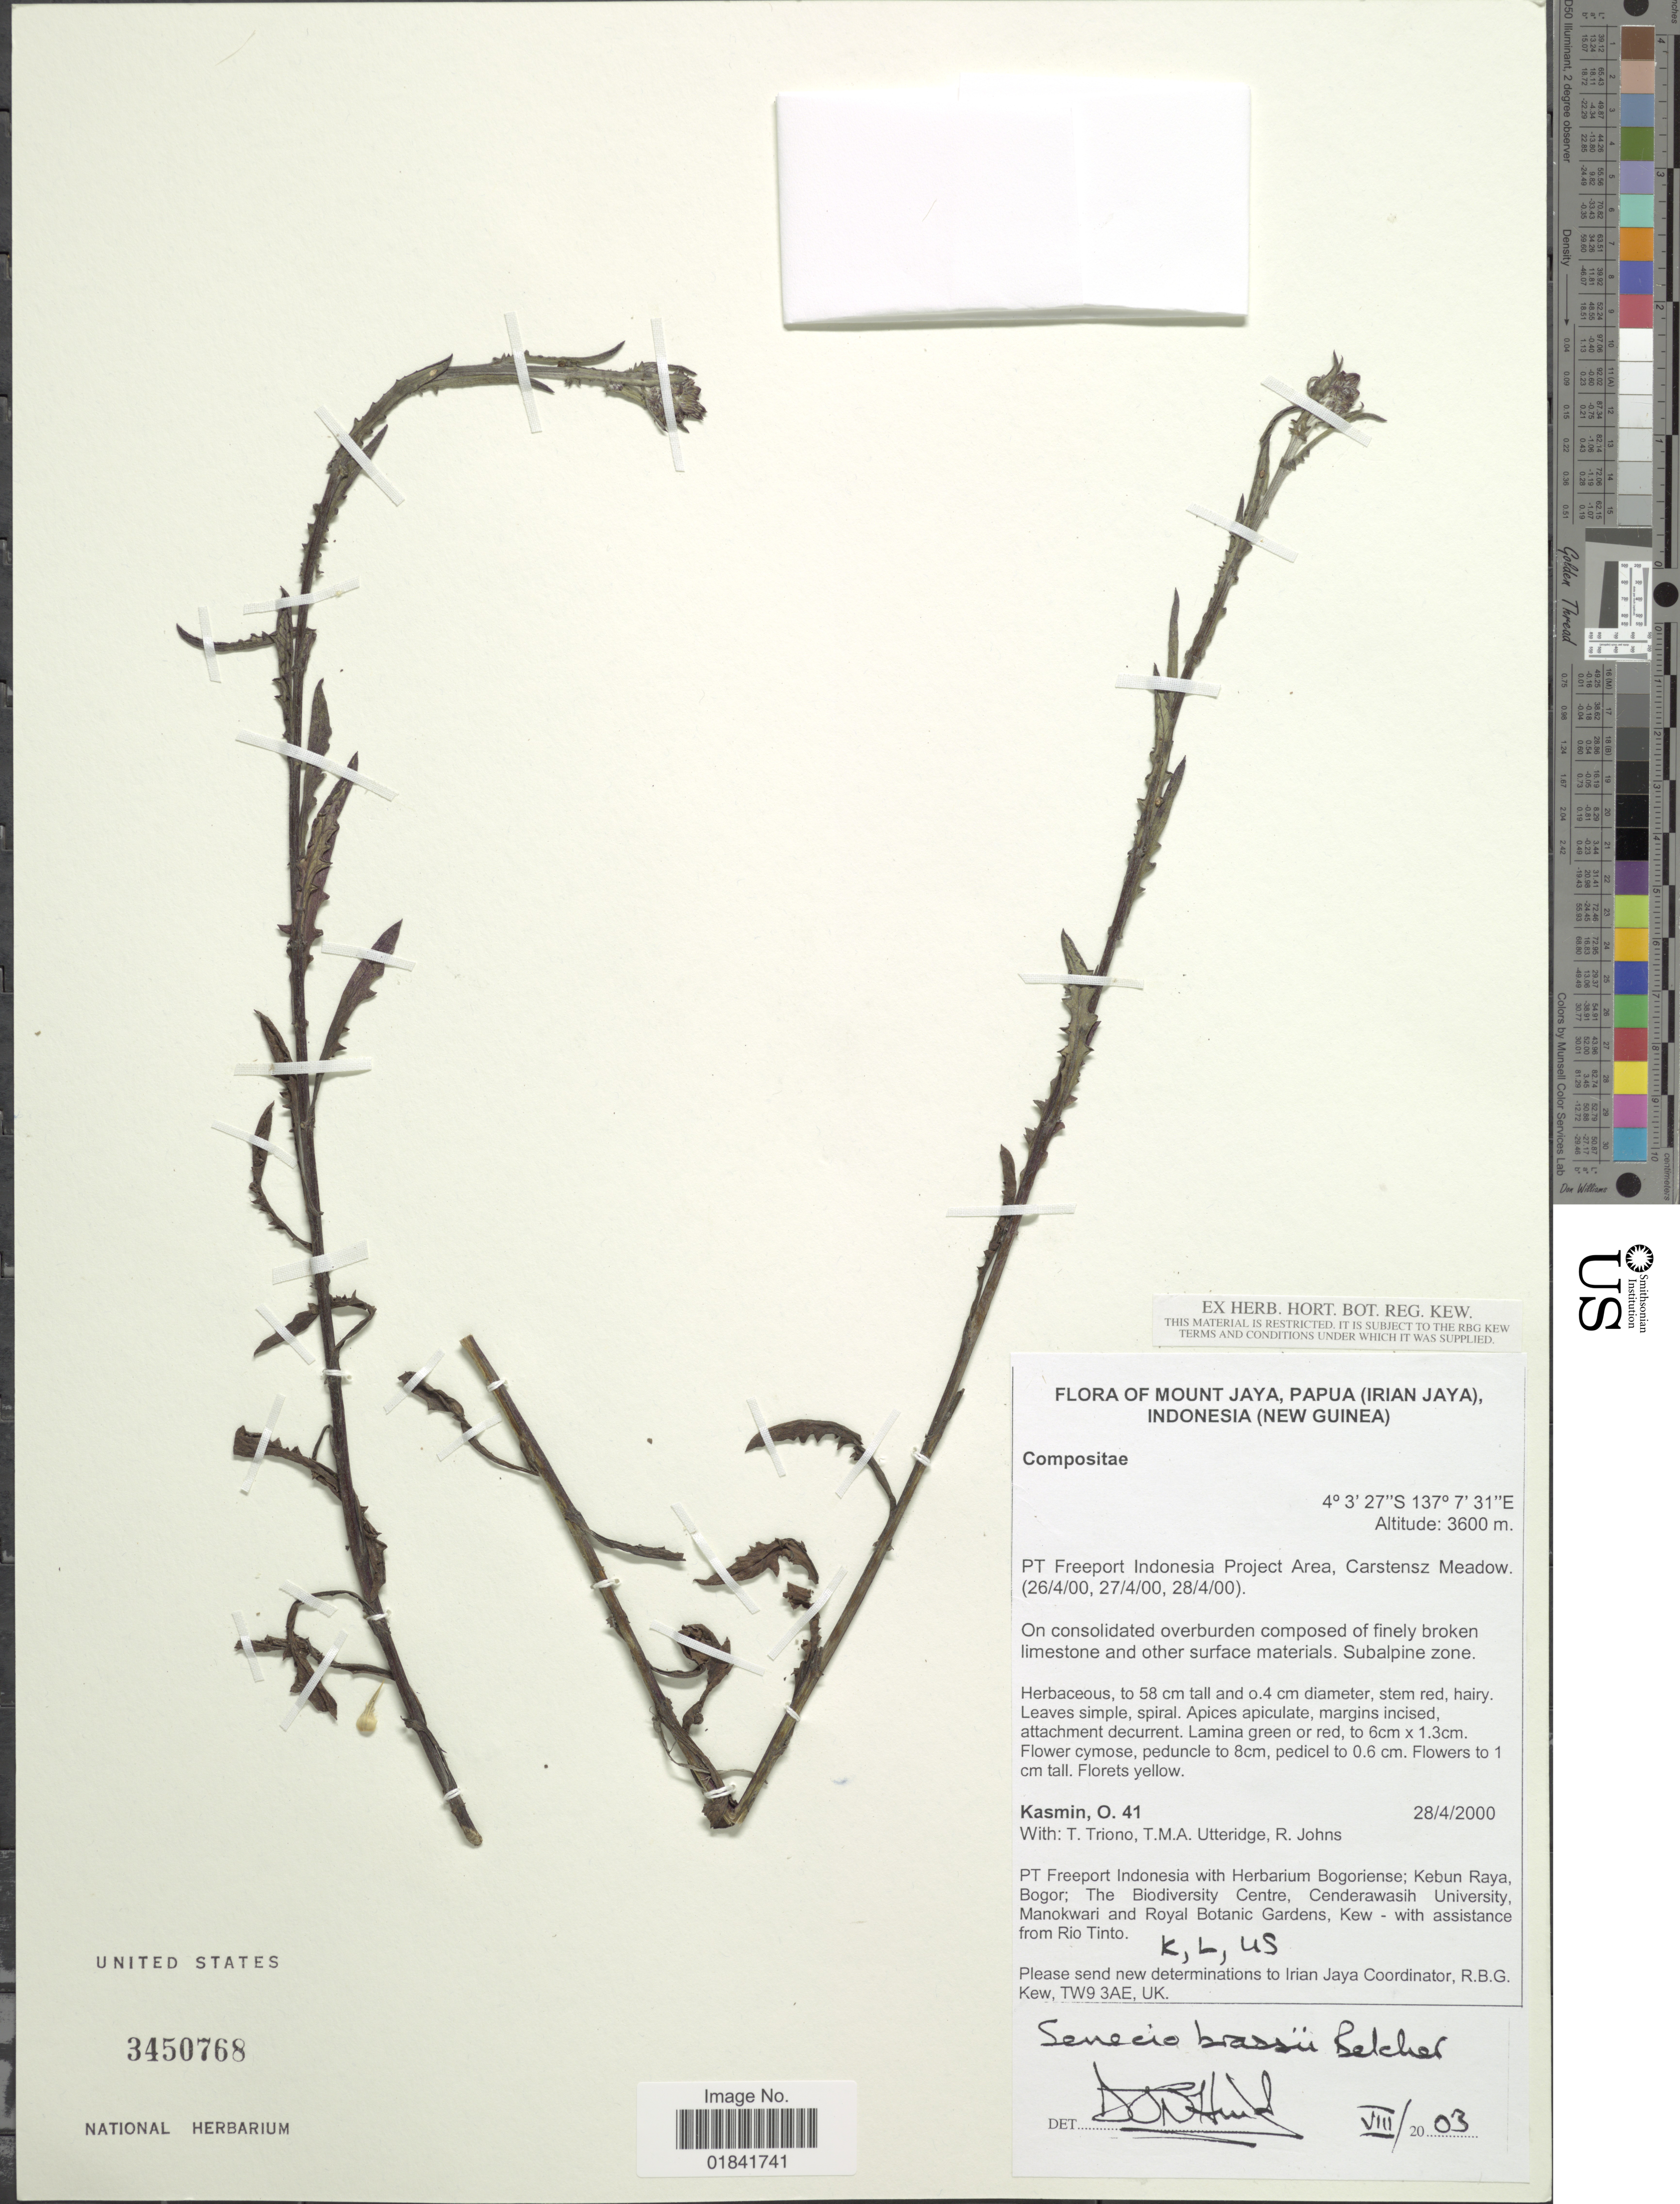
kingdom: Plantae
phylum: Tracheophyta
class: Magnoliopsida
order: Asterales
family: Asteraceae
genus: Senecio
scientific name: Senecio brassii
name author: Belcher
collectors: O. Kasmin, T. Triono, T. M. A. Utteridge & R. Johns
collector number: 41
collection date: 2000-04-28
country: Indonesia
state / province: Papua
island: New Guinea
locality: Mount Jaya (Irian Jaya), Indonesia (New Guinea), PT Freeport Indonesia Project Area, Carstensz Meadow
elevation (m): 3600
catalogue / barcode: US 3450768